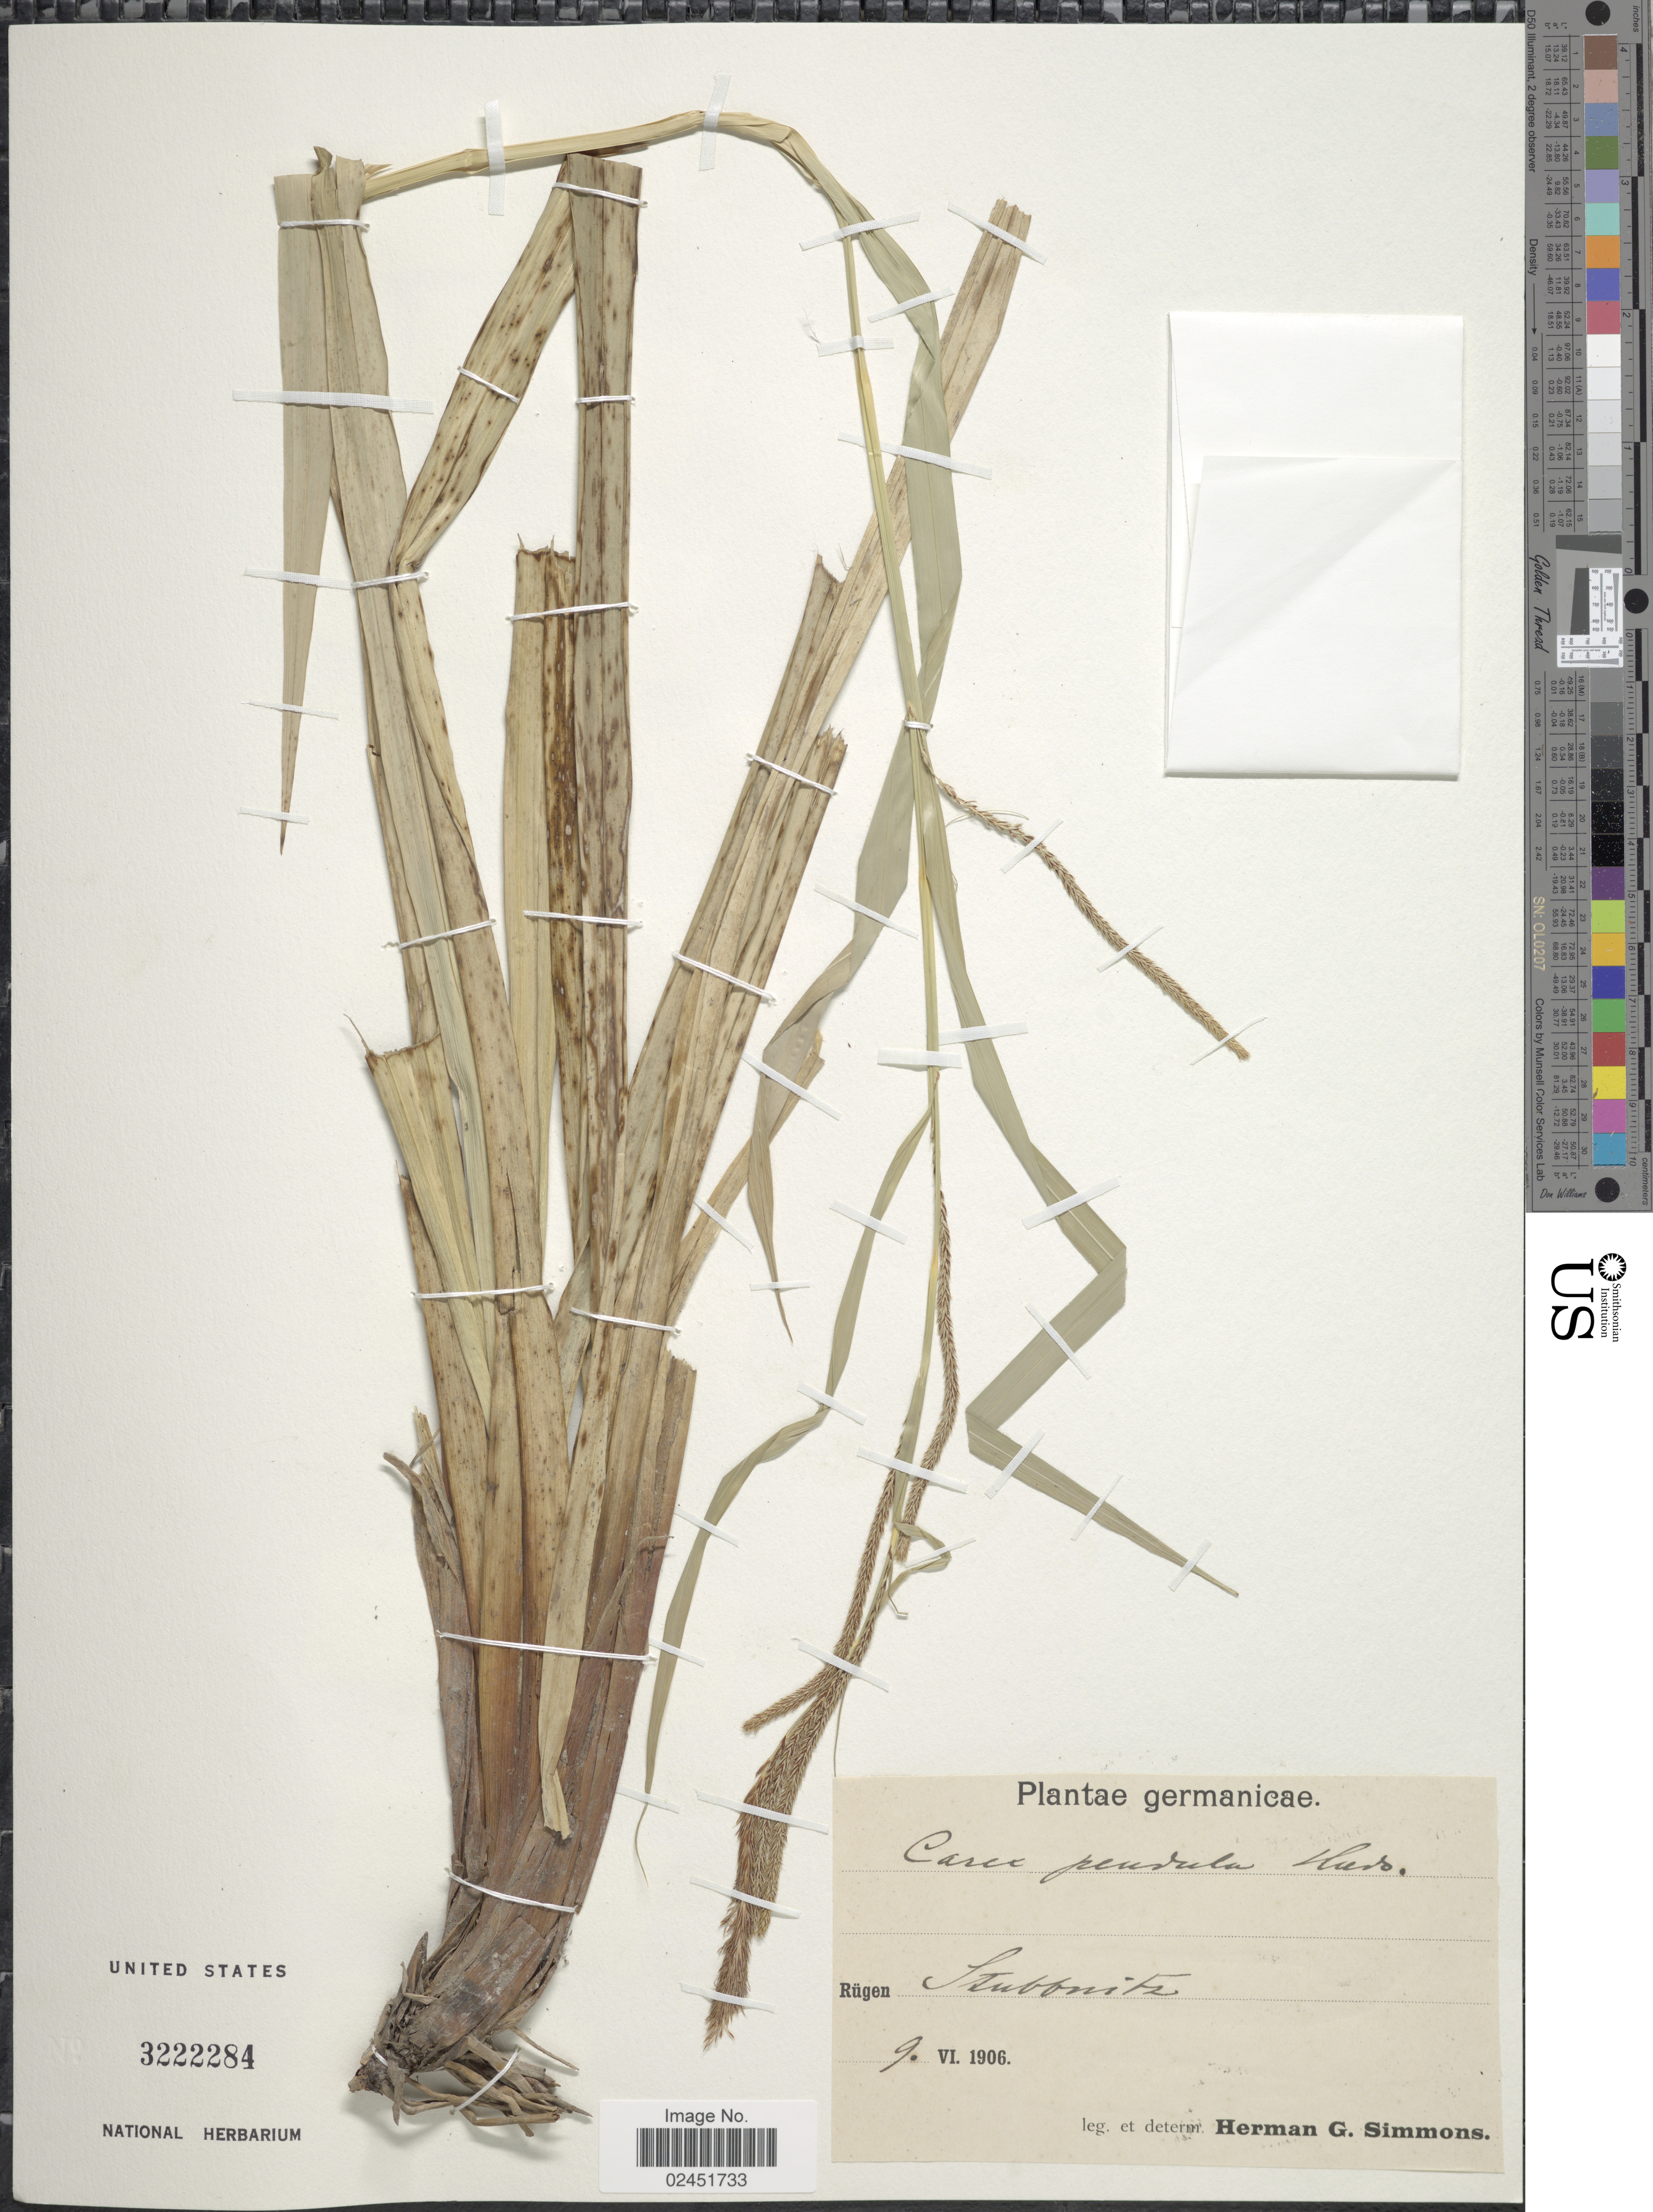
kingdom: Plantae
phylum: Tracheophyta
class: Liliopsida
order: Poales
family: Cyperaceae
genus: Carex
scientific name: Carex pendula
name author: Huds.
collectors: H. Simmons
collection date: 1906-06-09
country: Germany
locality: Germanicae. Rugen Stubbnitz [interpreted].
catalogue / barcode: US 3222284